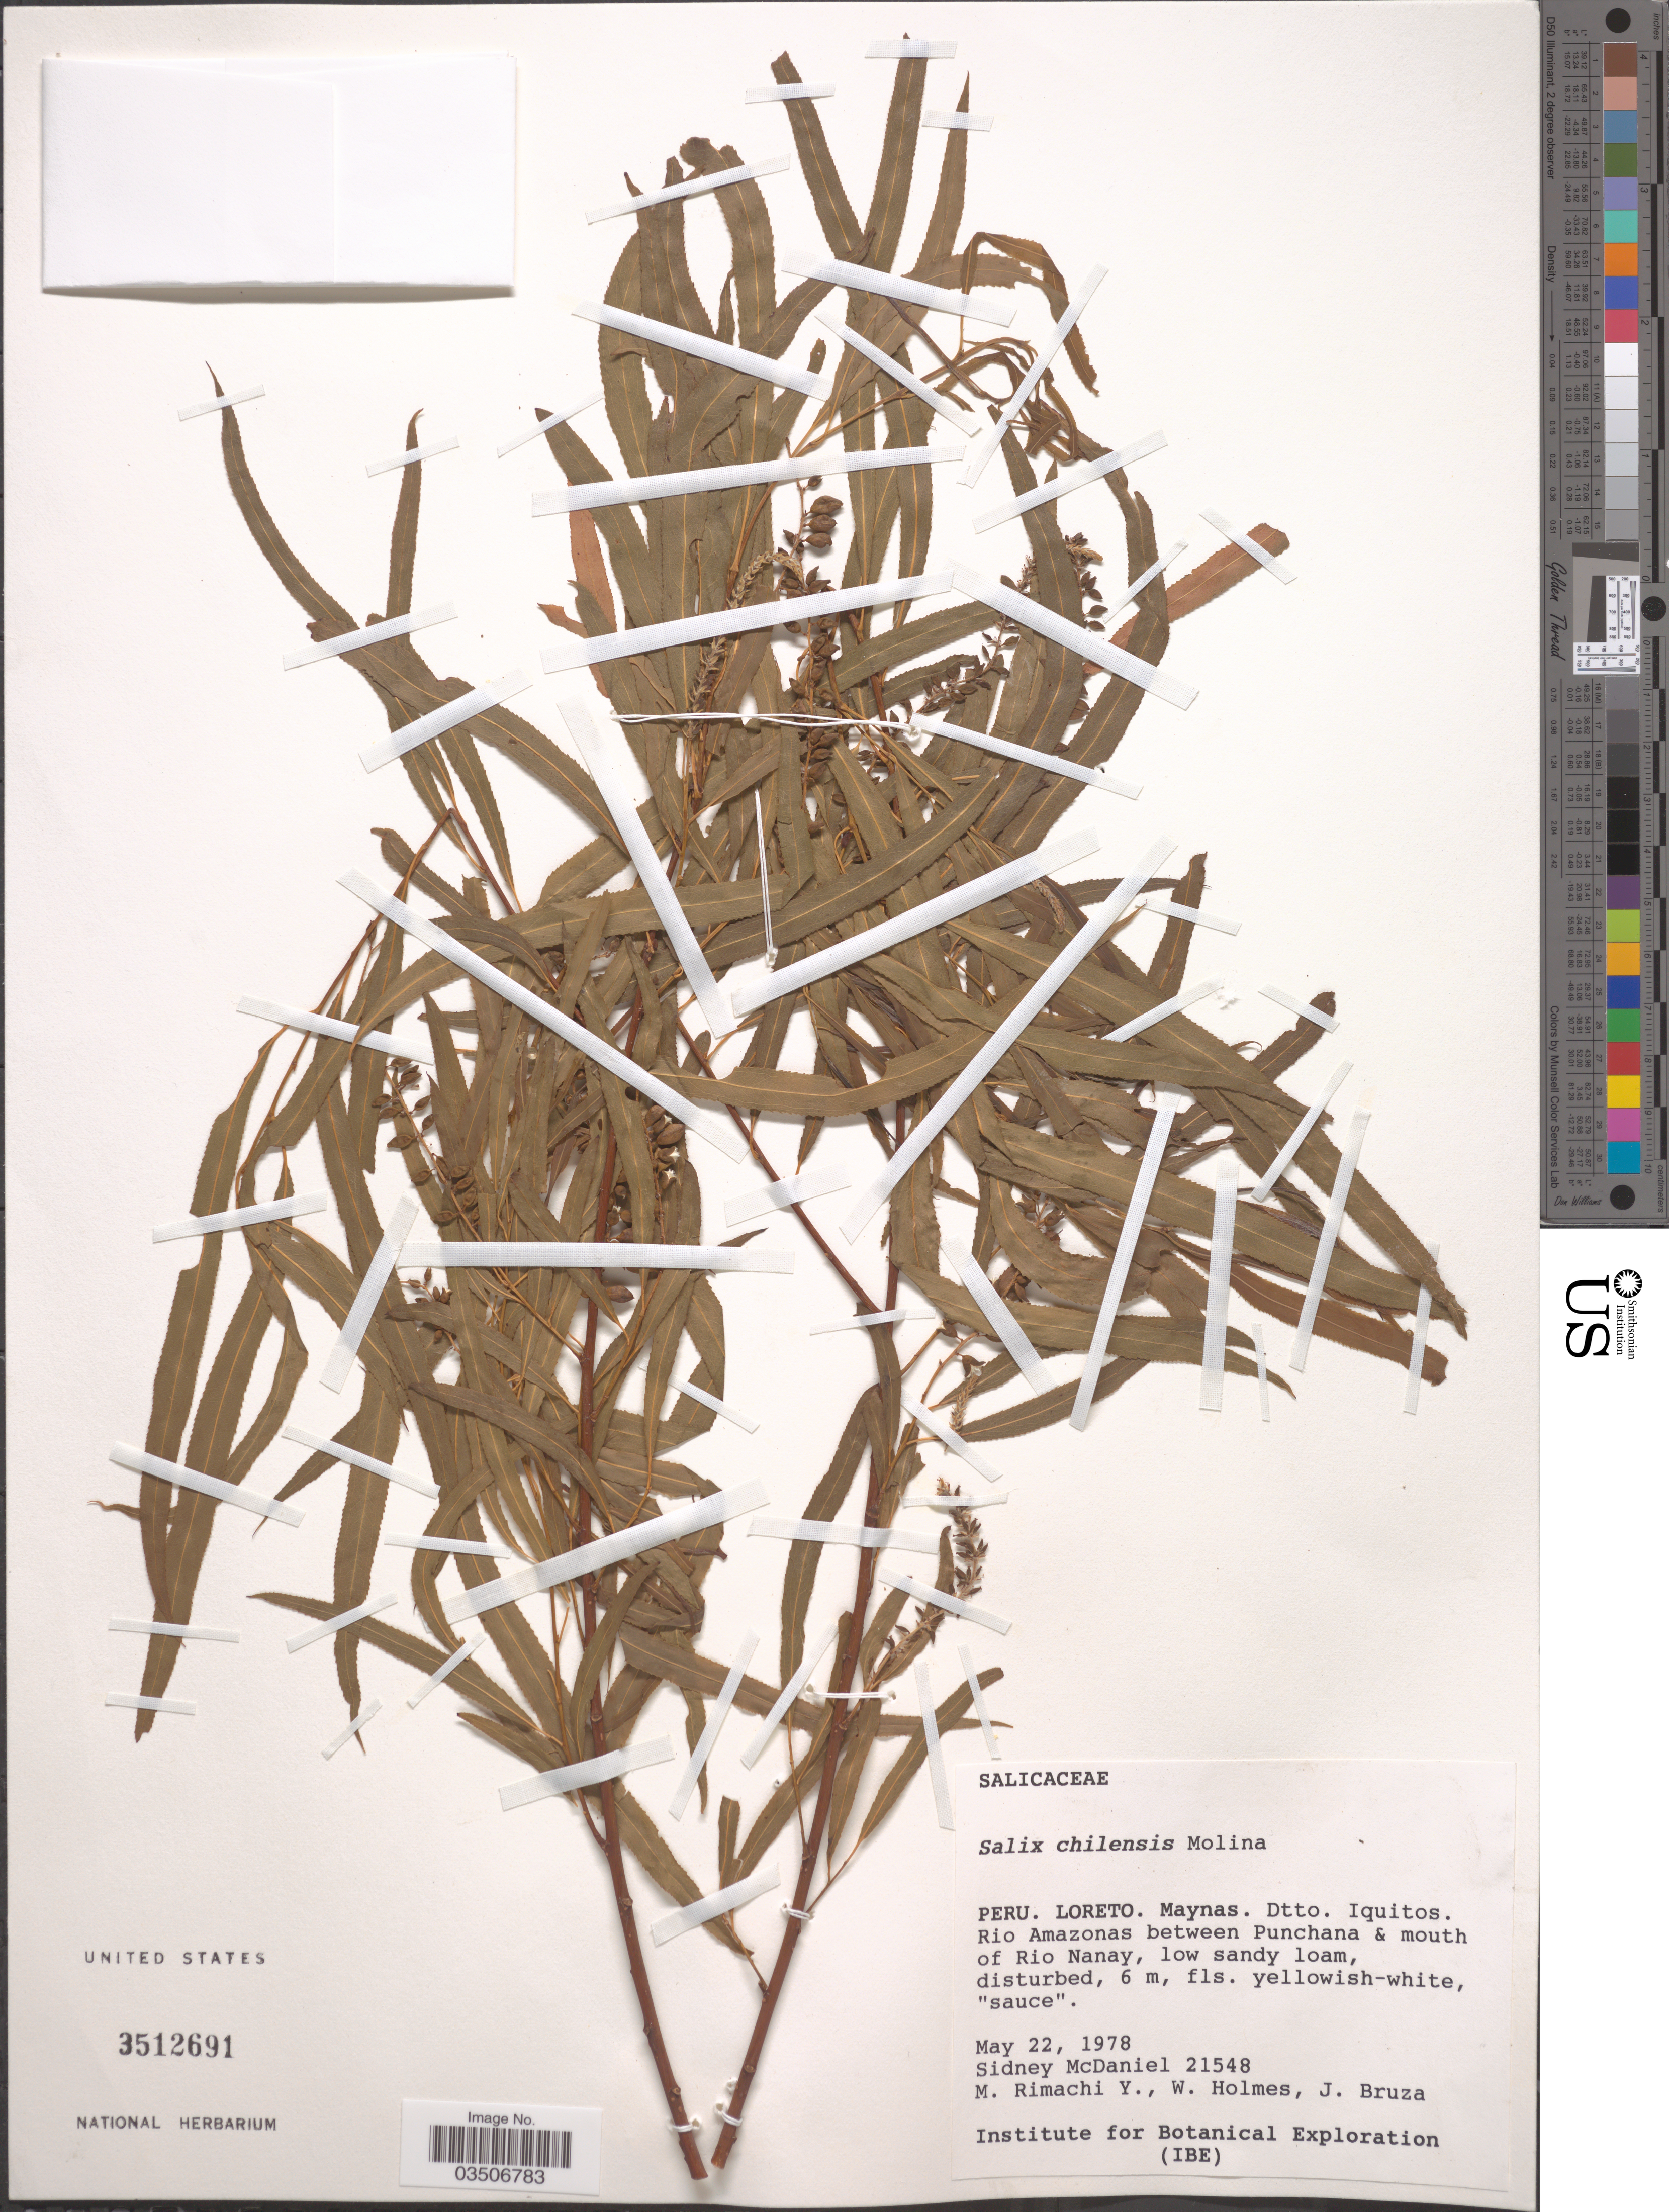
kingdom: Plantae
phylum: Tracheophyta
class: Magnoliopsida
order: Malpighiales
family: Salicaceae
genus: Salix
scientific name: Salix humboldtiana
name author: Willd.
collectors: S. McDaniel, M. Rimachi Y., W. Holmes & J. Bruza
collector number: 21548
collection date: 1978-05-22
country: Peru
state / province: Loreto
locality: Maynas. Dtto. Iquitos. Rio Amazonas between Punchana & mouth of Rio Nanay.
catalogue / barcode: US 3512691